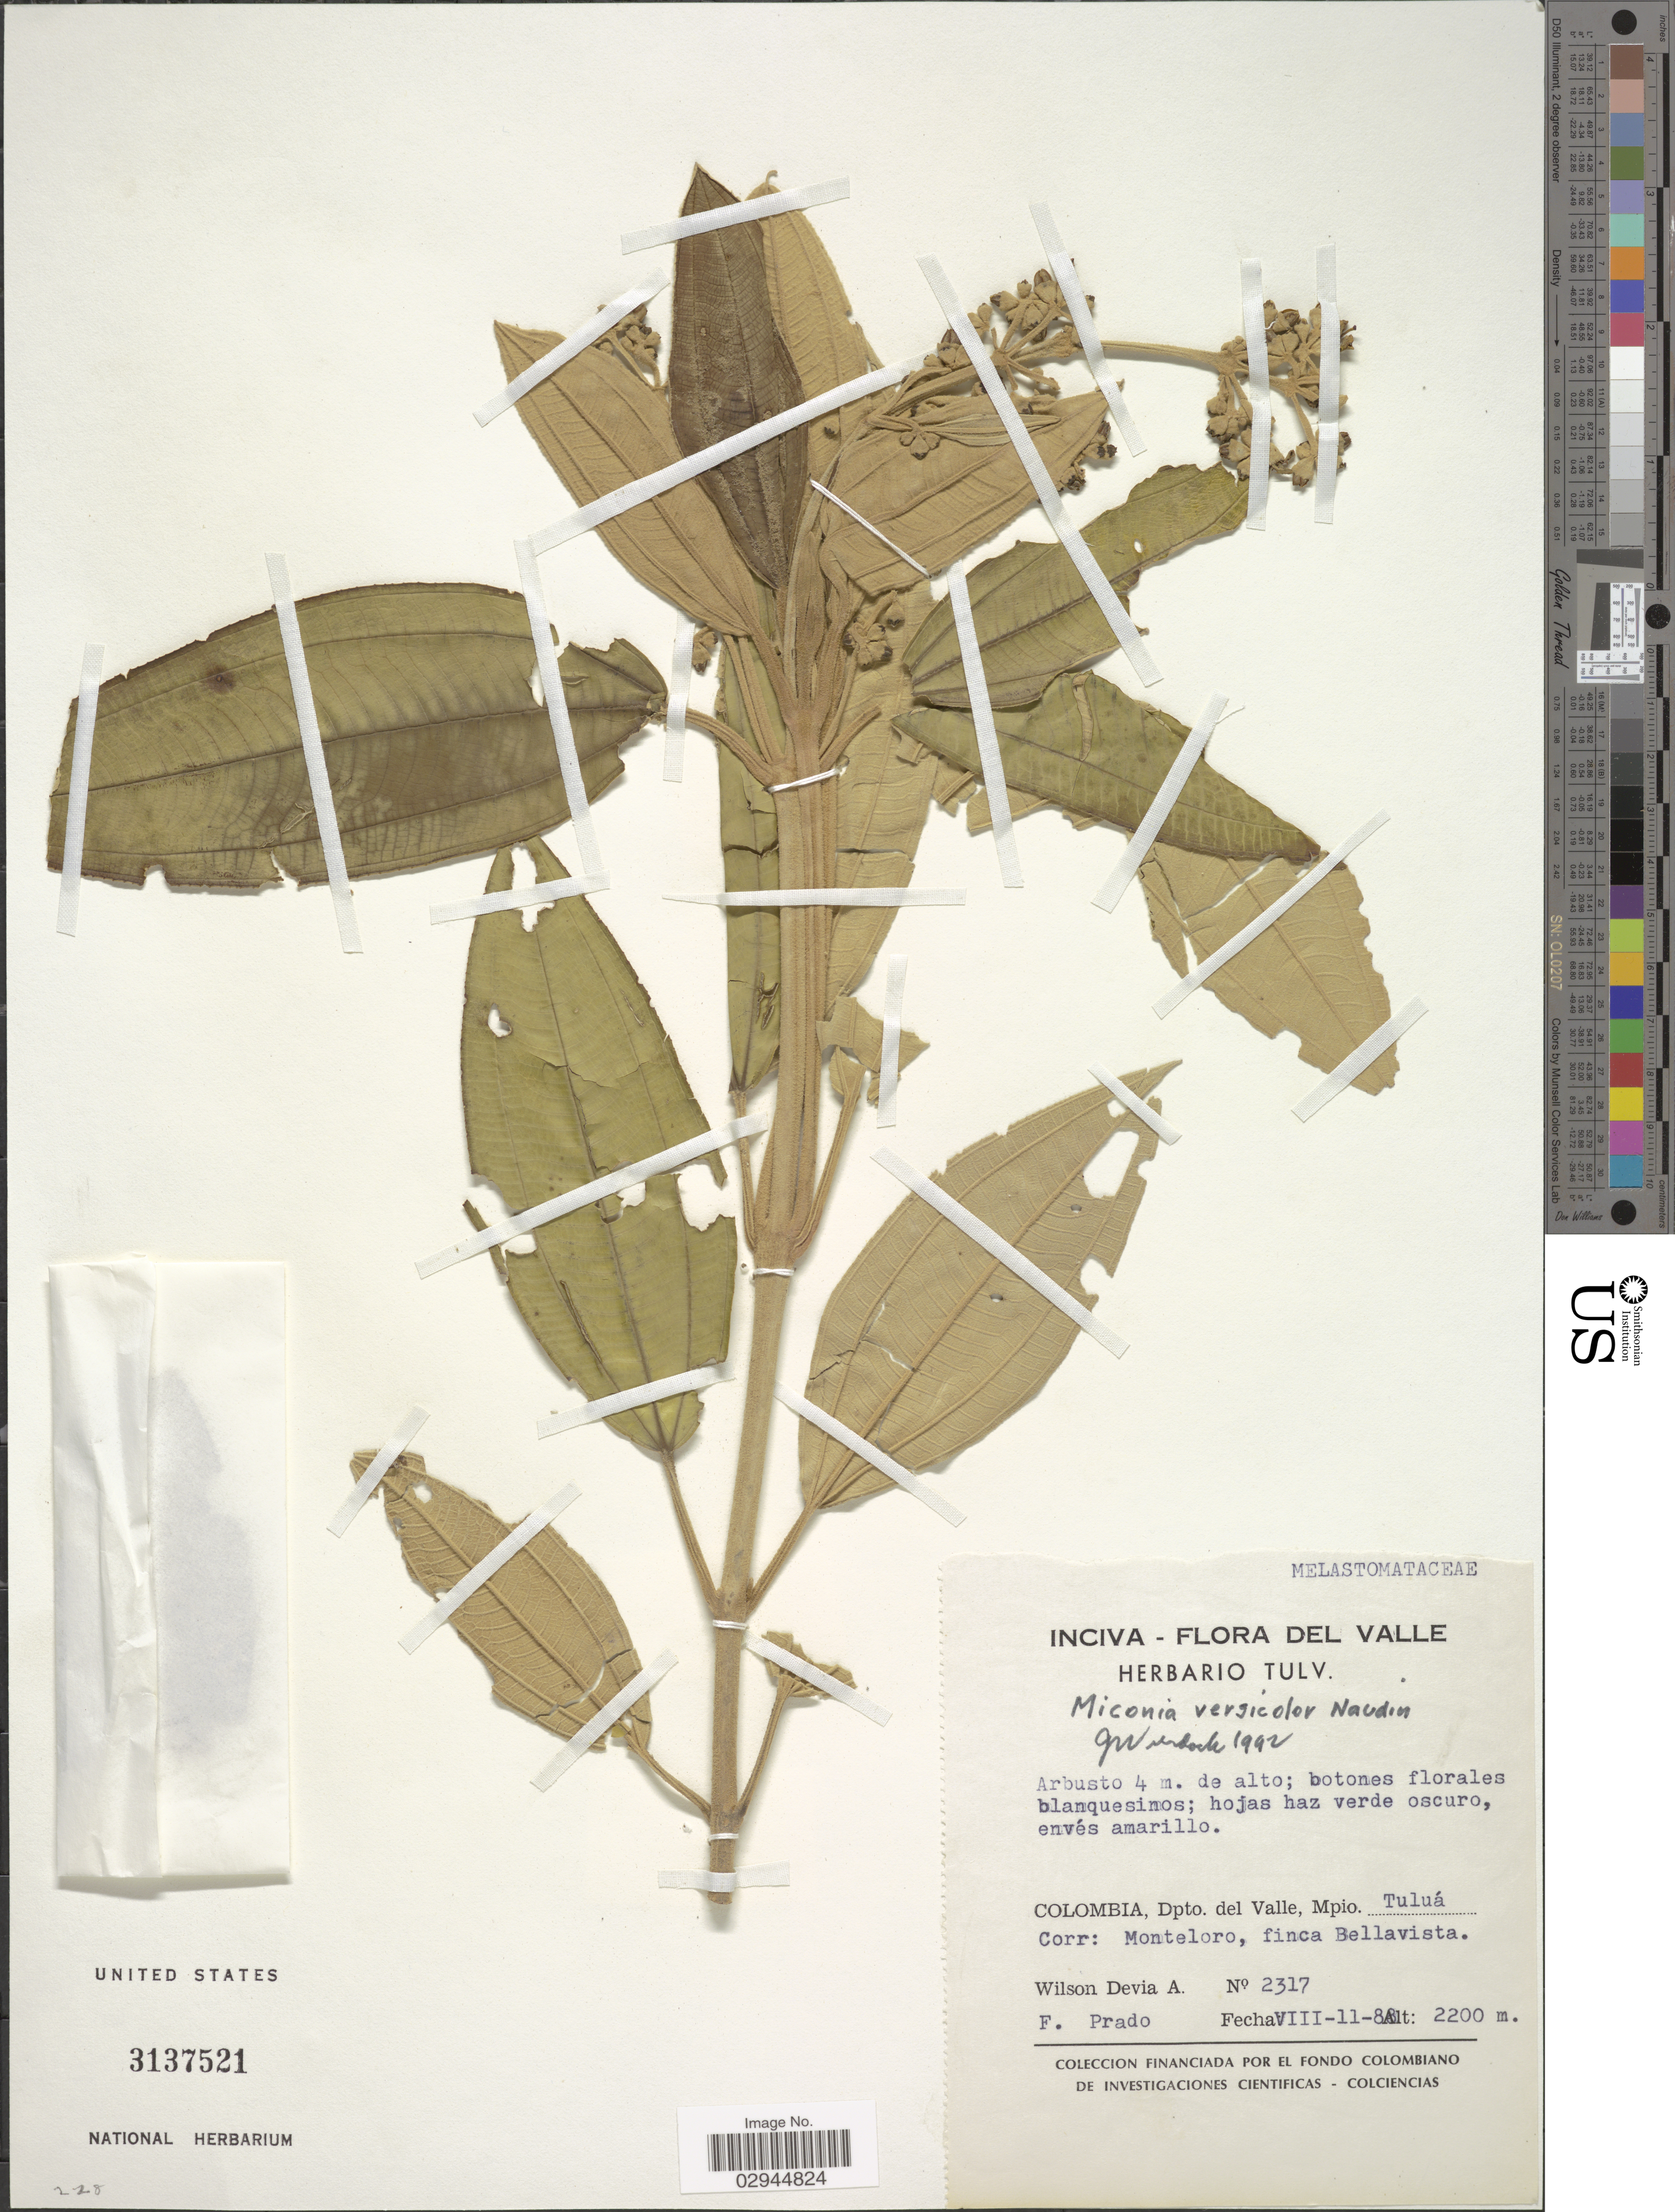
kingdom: Plantae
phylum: Tracheophyta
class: Magnoliopsida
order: Myrtales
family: Melastomataceae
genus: Miconia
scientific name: Miconia versicolor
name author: Naudin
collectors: W. Devia A. & F. Prado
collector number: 2317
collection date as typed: Transcribed d/m/y: 11/8/88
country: Colombia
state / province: Valle del Cauca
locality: Dpto. del Valle, Mpio. Tuluá. Corr: Monteloro, finca Bellavista.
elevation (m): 2200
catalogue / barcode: US 3137521